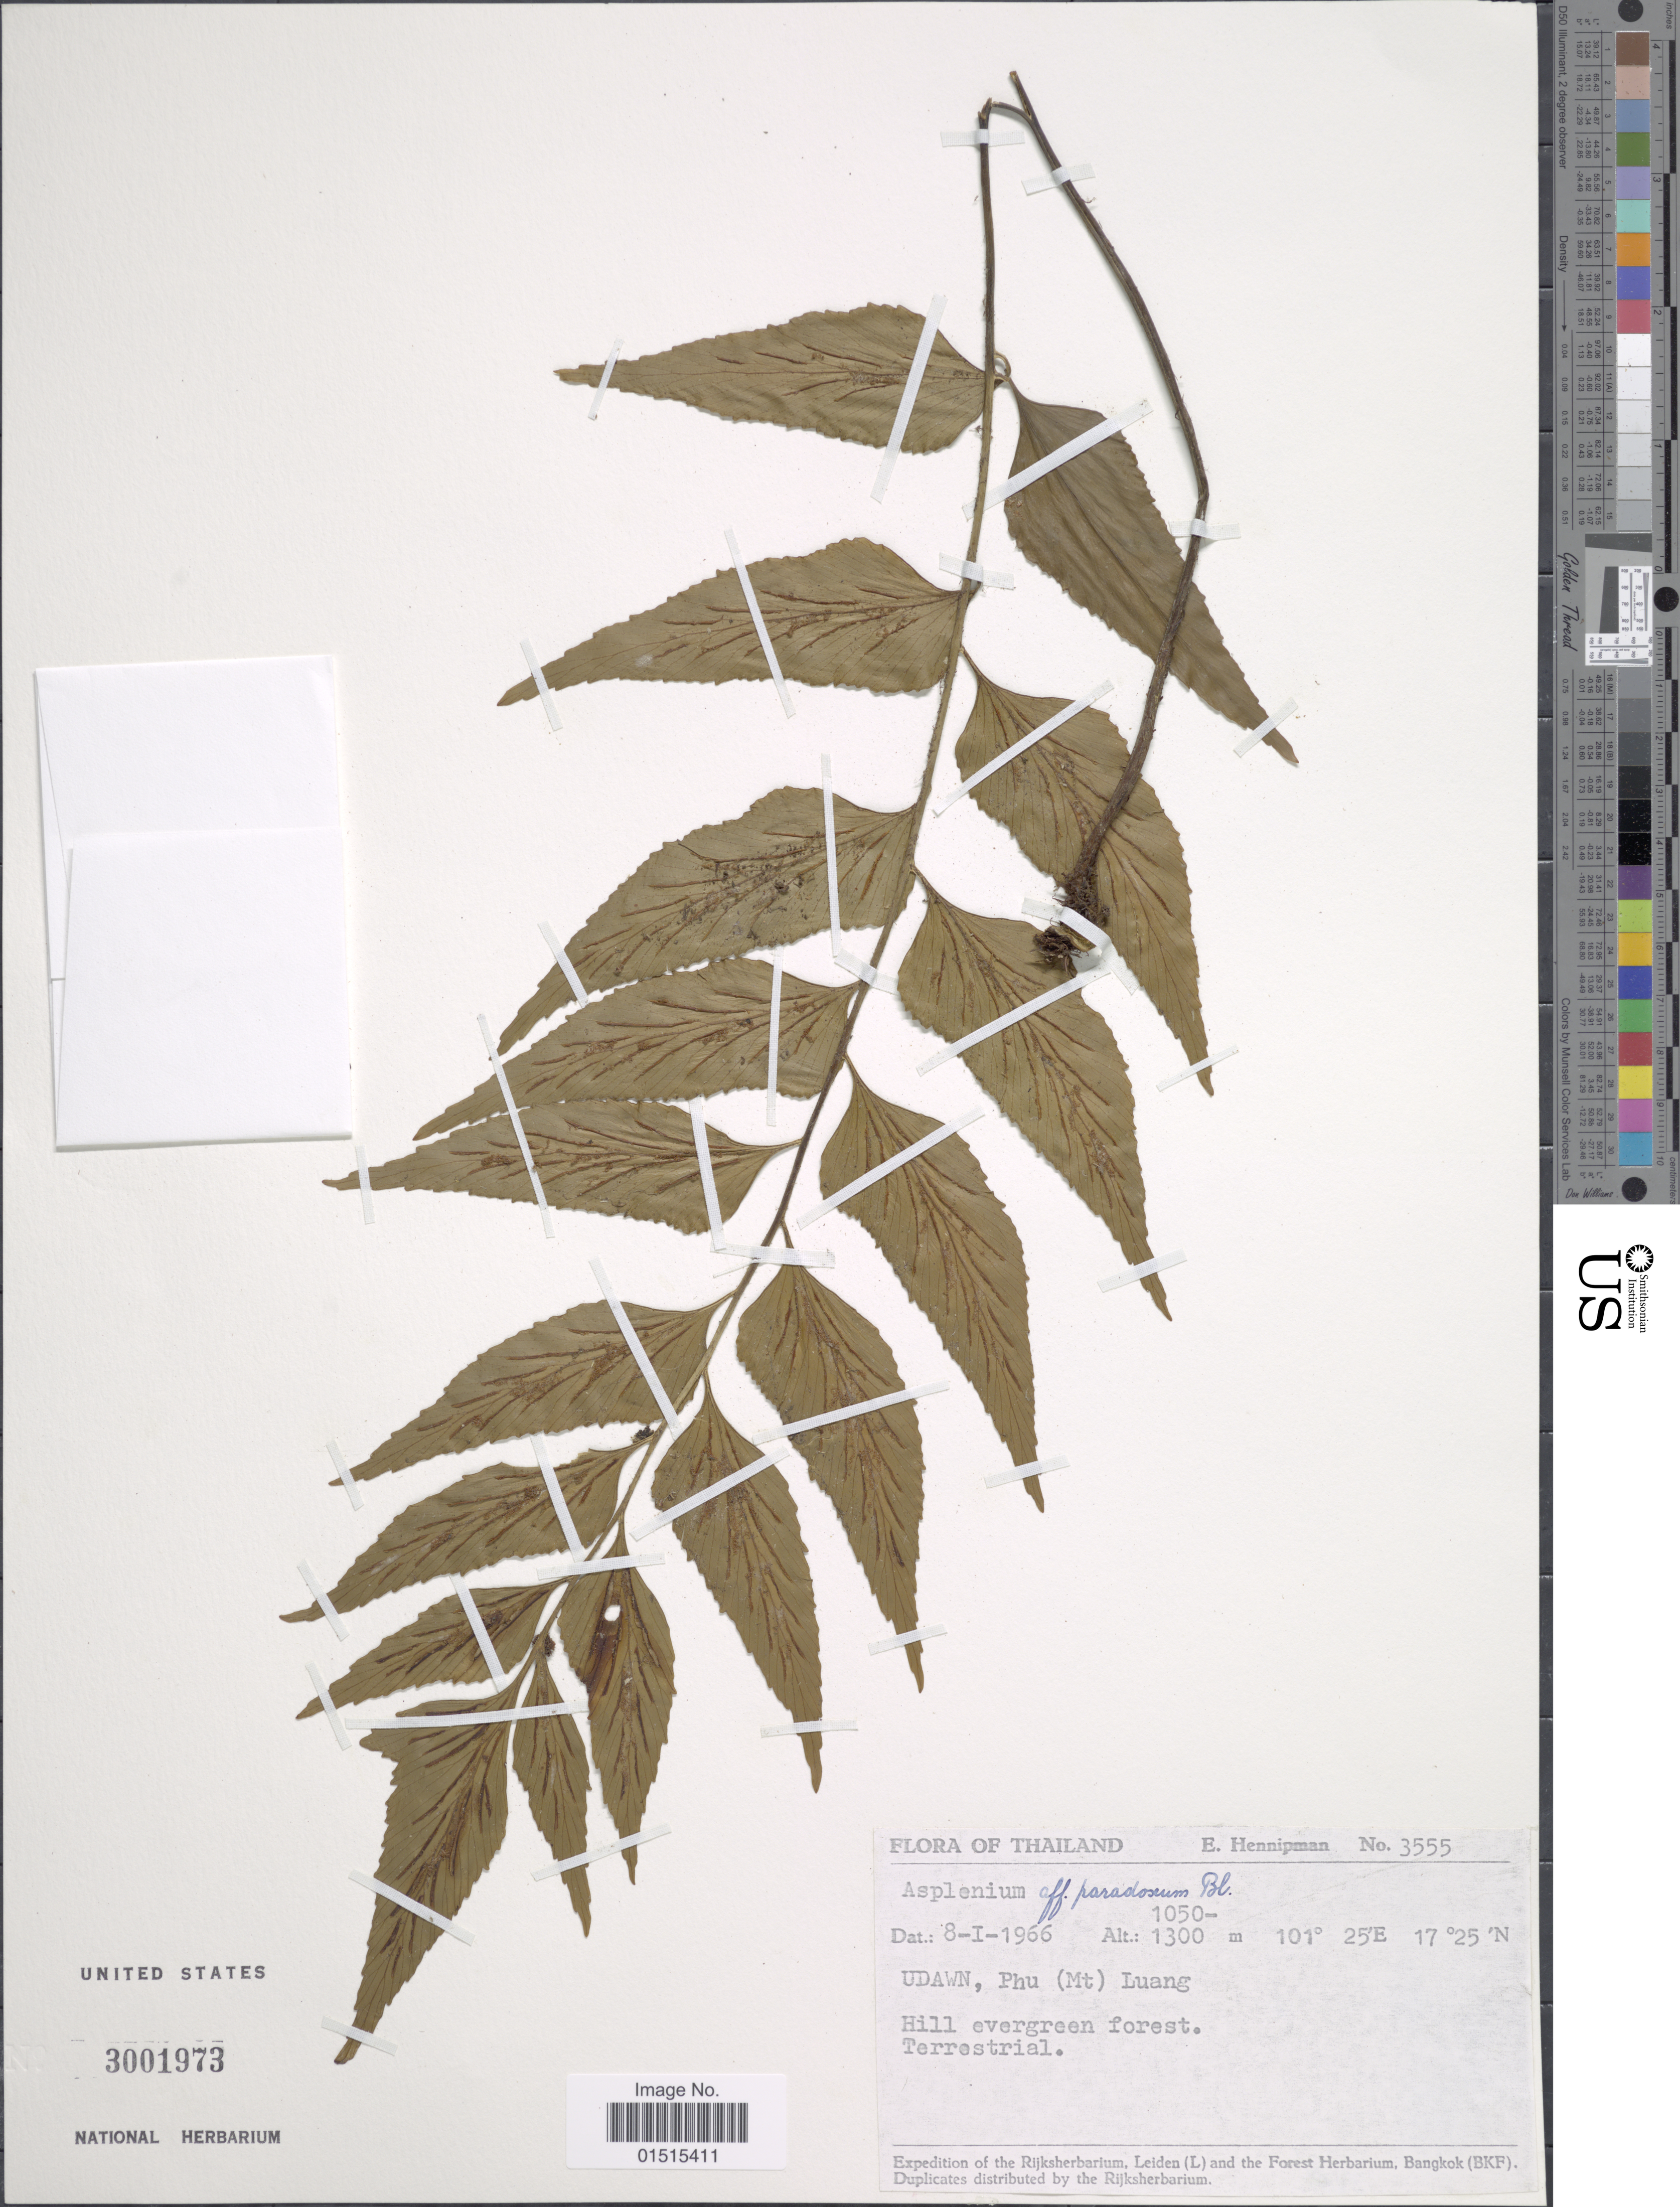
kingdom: Plantae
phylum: Tracheophyta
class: Polypodiopsida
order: Polypodiales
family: Aspleniaceae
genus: Asplenium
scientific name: Asplenium paradoxum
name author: Blume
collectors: E. Hennipman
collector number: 3555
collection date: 1966-01-08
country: Thailand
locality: Udawn, Phu (Mt) Luang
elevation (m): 1050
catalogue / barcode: US 3001973